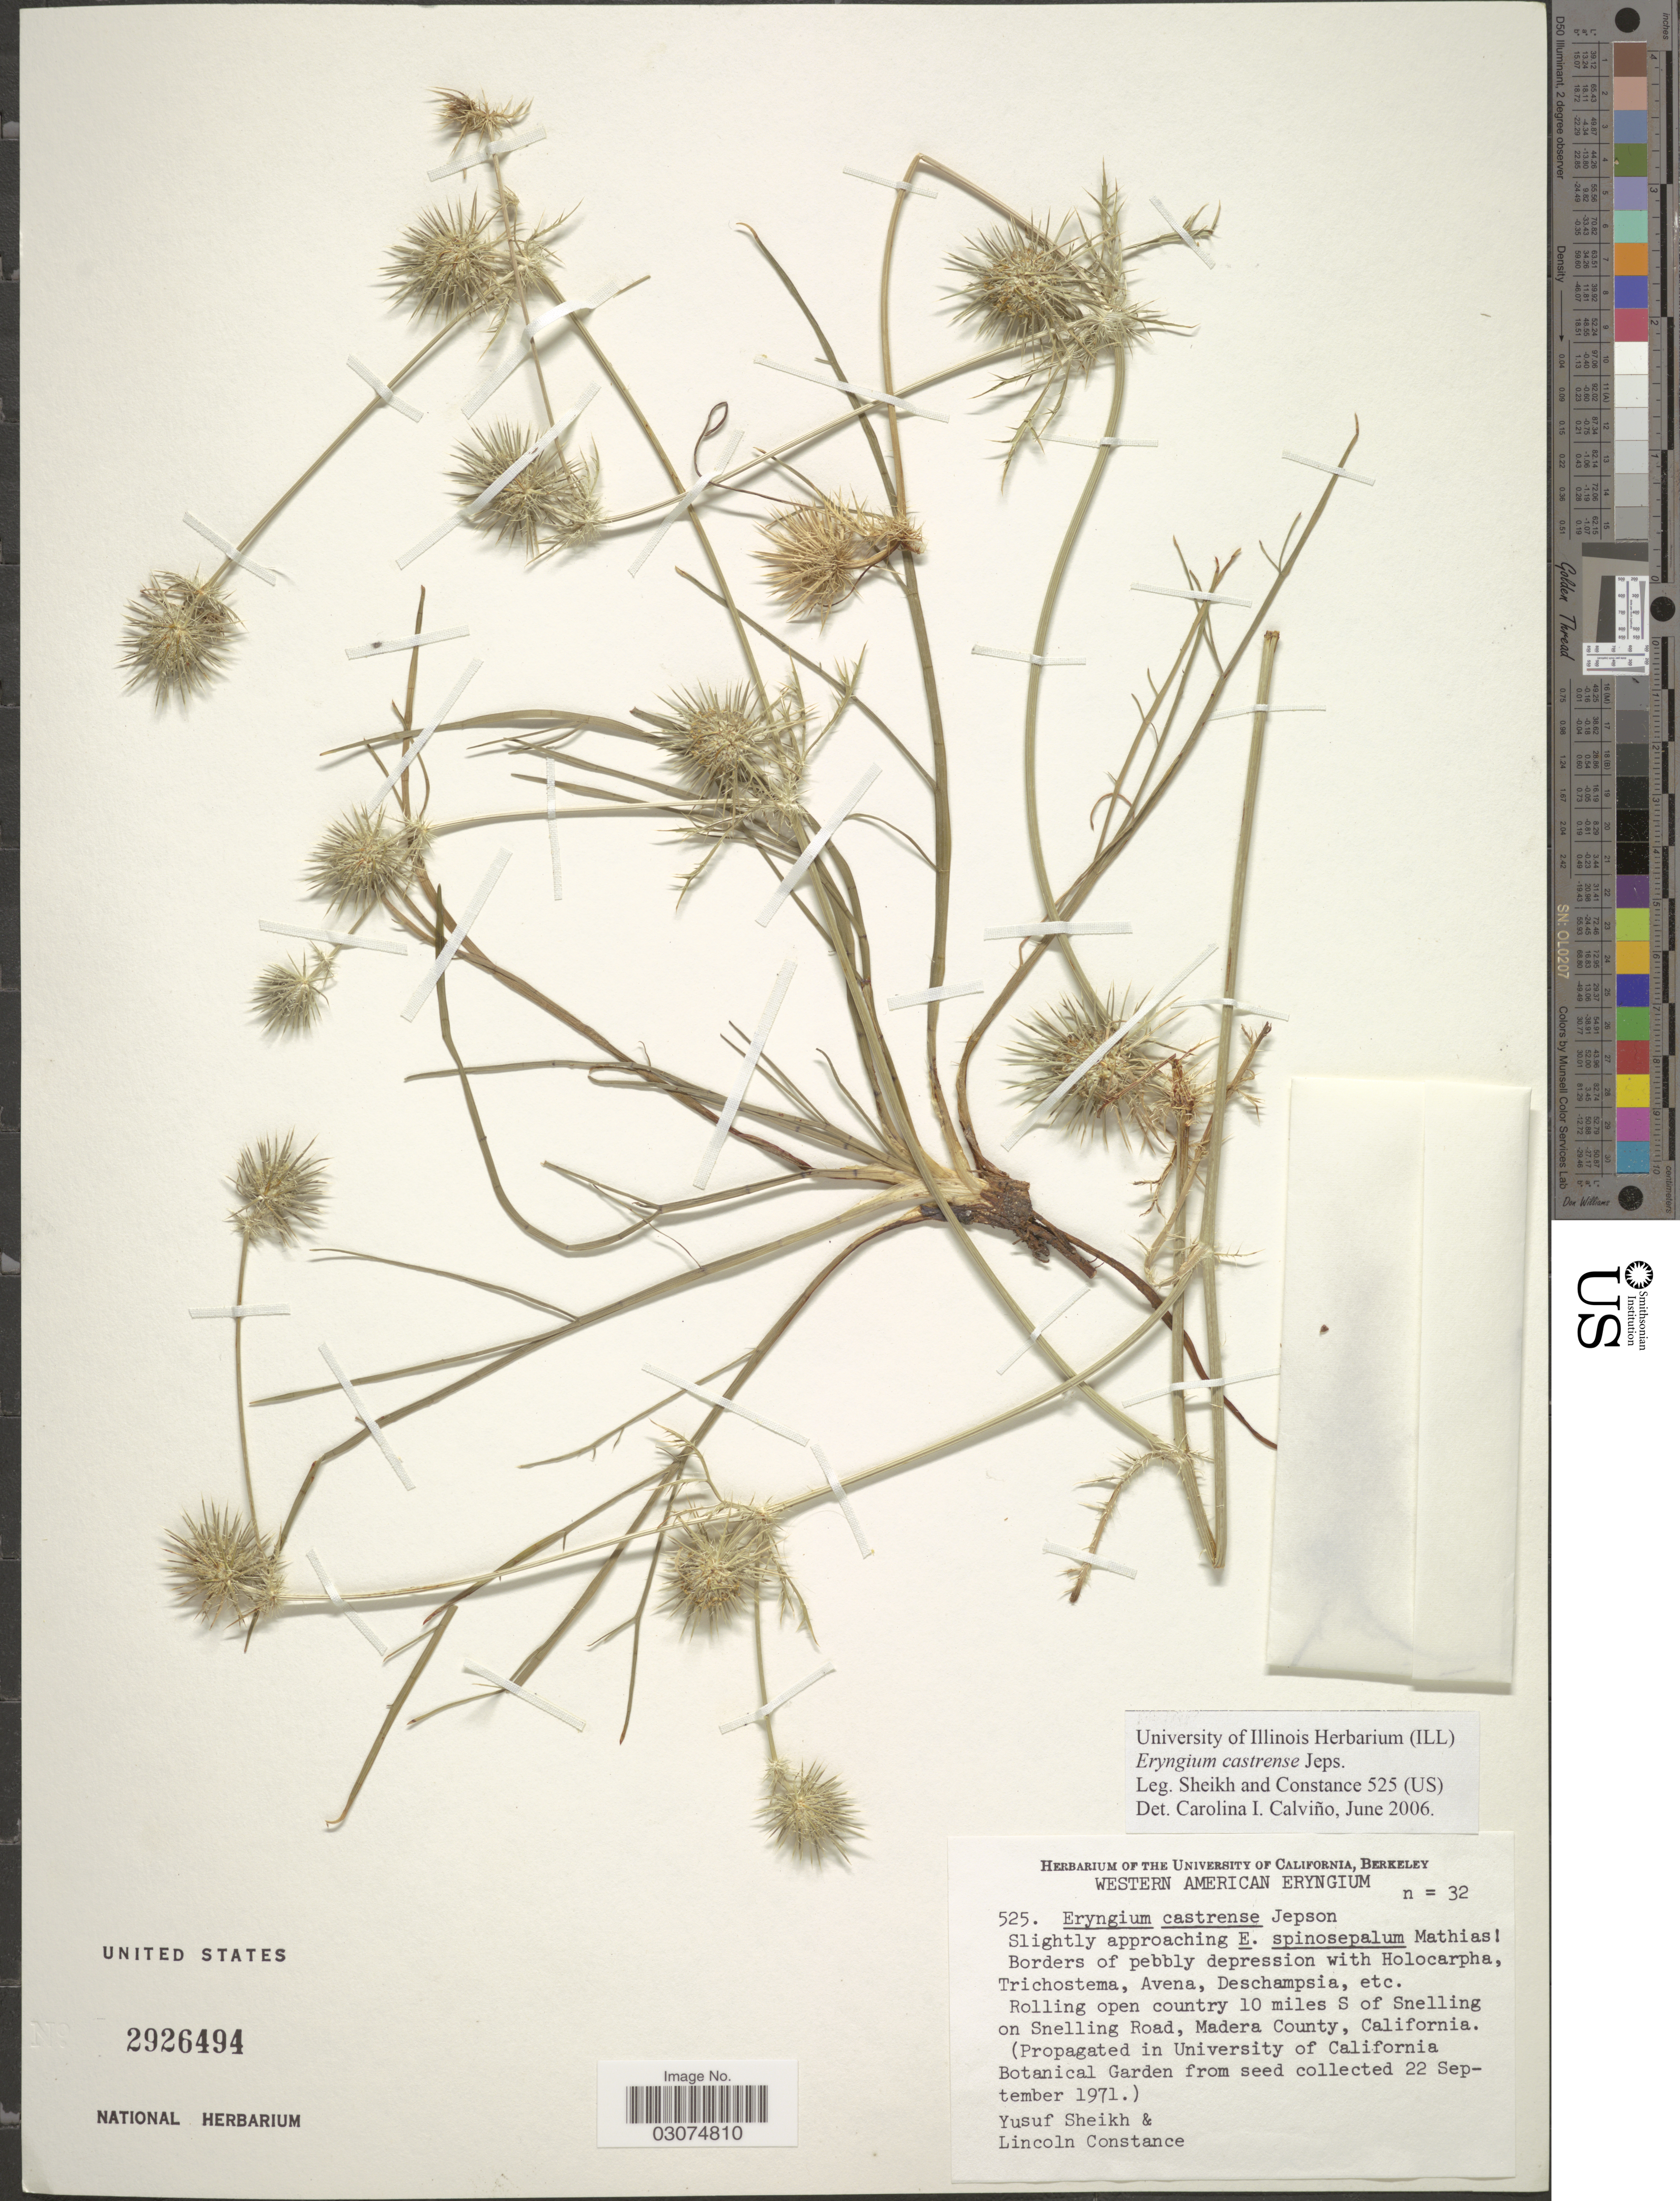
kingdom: Plantae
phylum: Tracheophyta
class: Magnoliopsida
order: Apiales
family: Apiaceae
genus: Eryngium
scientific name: Eryngium castrense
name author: Jeps.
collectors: Y. Sheikh & L. Constance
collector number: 525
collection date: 1971-09-22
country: United States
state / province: California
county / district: Madera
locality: Rolling open country 10 miles S of Snelling on Snelling Road, Madera County.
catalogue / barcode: US 2926494